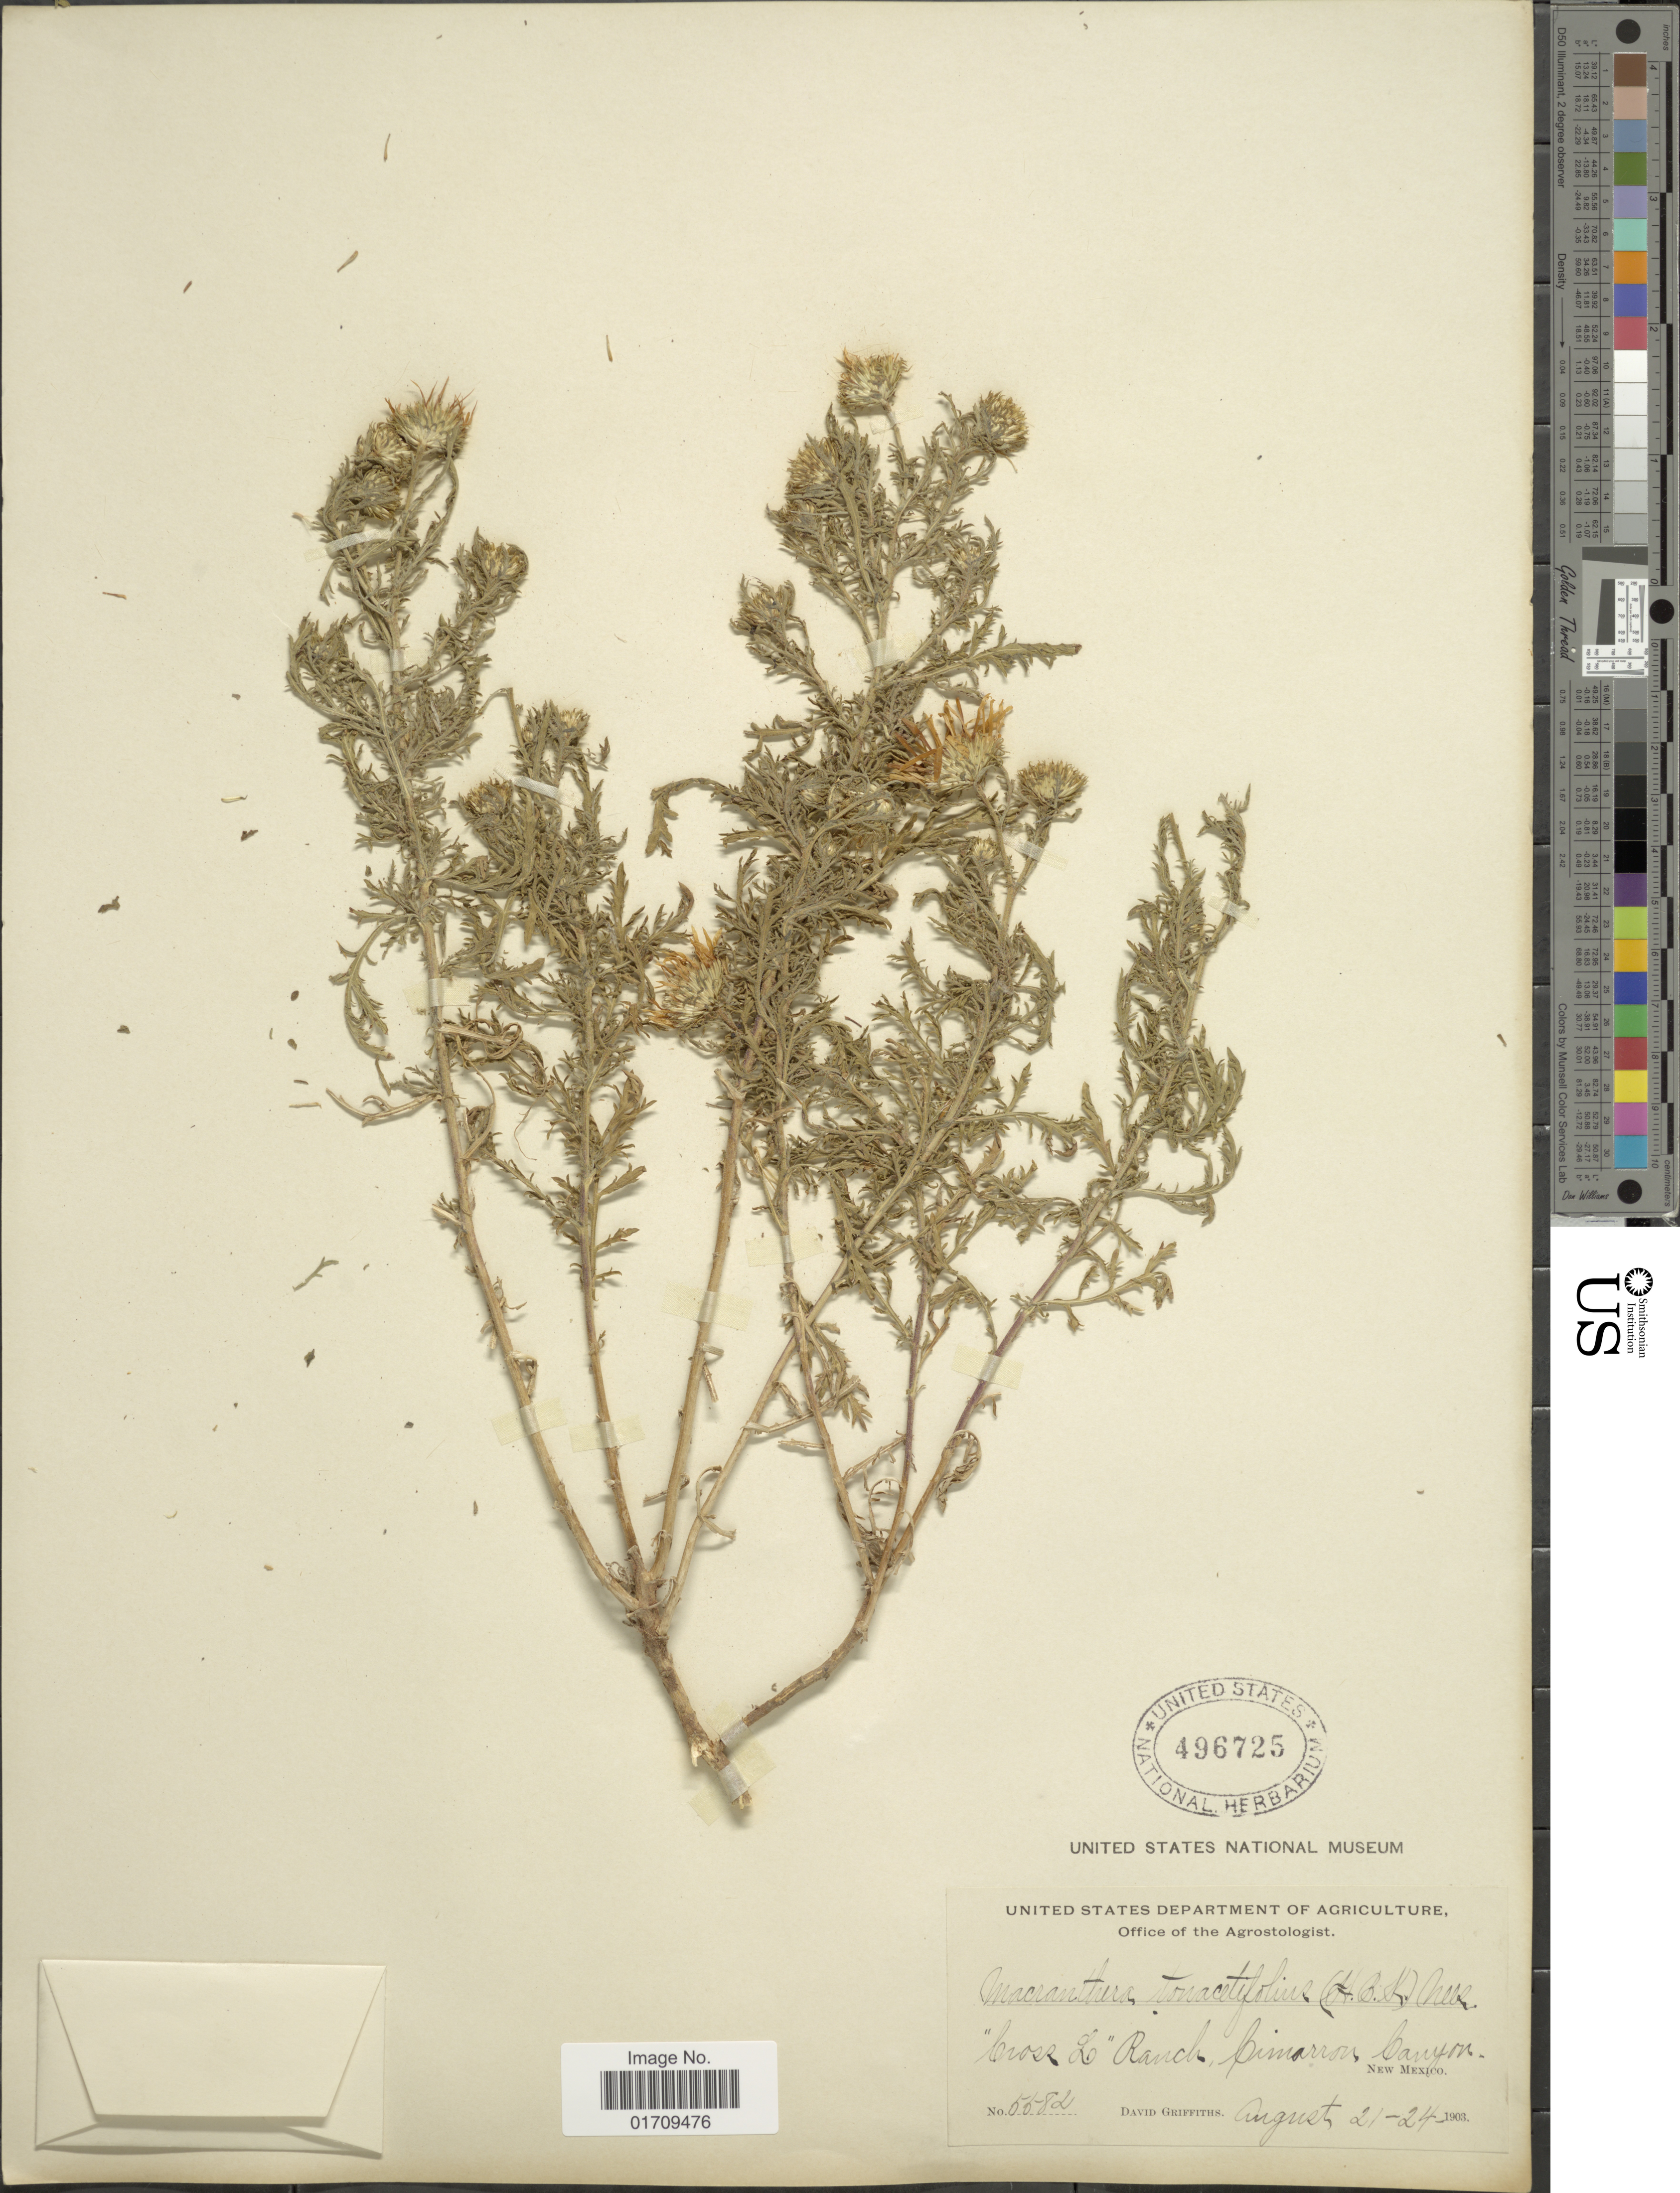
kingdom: Plantae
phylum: Tracheophyta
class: Magnoliopsida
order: Asterales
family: Asteraceae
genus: Machaeranthera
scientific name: Machaeranthera tanacetifolia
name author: (Kunth) Nees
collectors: D. Griffiths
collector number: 5582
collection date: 1903-08-21/1903-08-24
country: United States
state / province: New Mexico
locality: Cross L Ranch, Cimarron Canyon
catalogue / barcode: US 496725